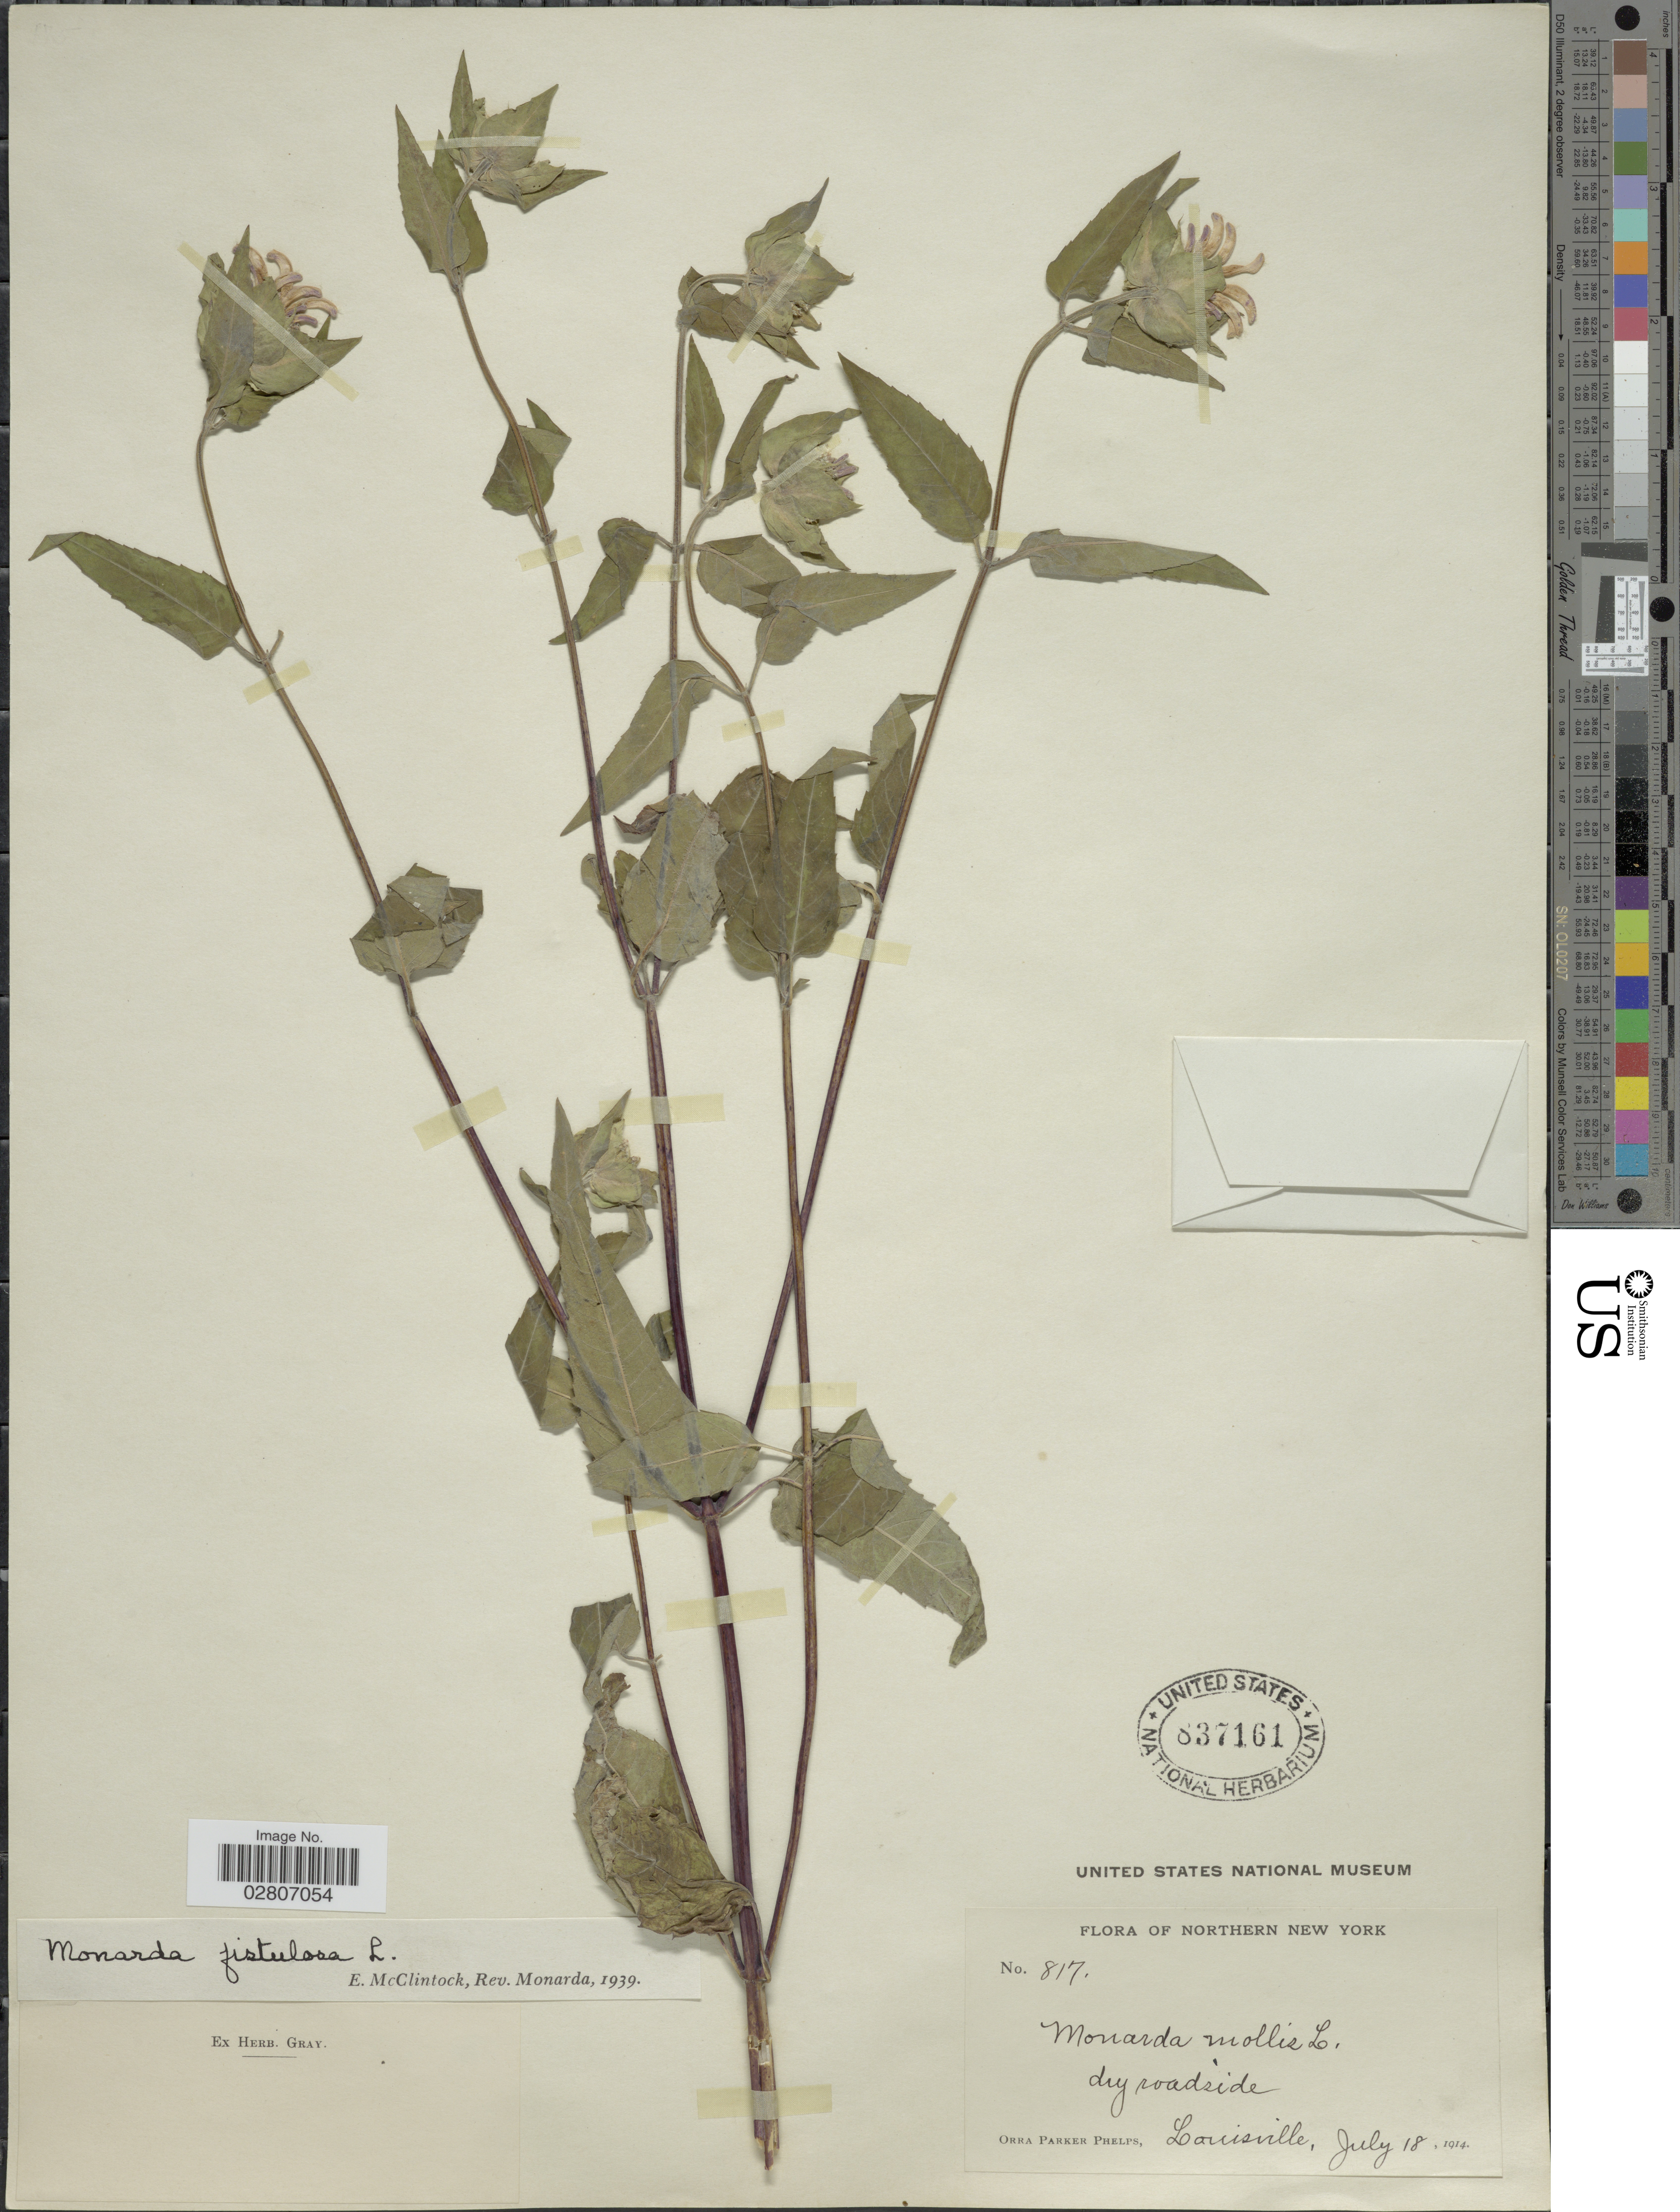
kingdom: Plantae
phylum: Tracheophyta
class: Magnoliopsida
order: Lamiales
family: Lamiaceae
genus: Monarda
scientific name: Monarda fistulosa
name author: L.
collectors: O. P. Phelps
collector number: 817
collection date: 1914-07-18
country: United States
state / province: New York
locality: Northern New York, dry roadside. Louisville.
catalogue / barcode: US 837161